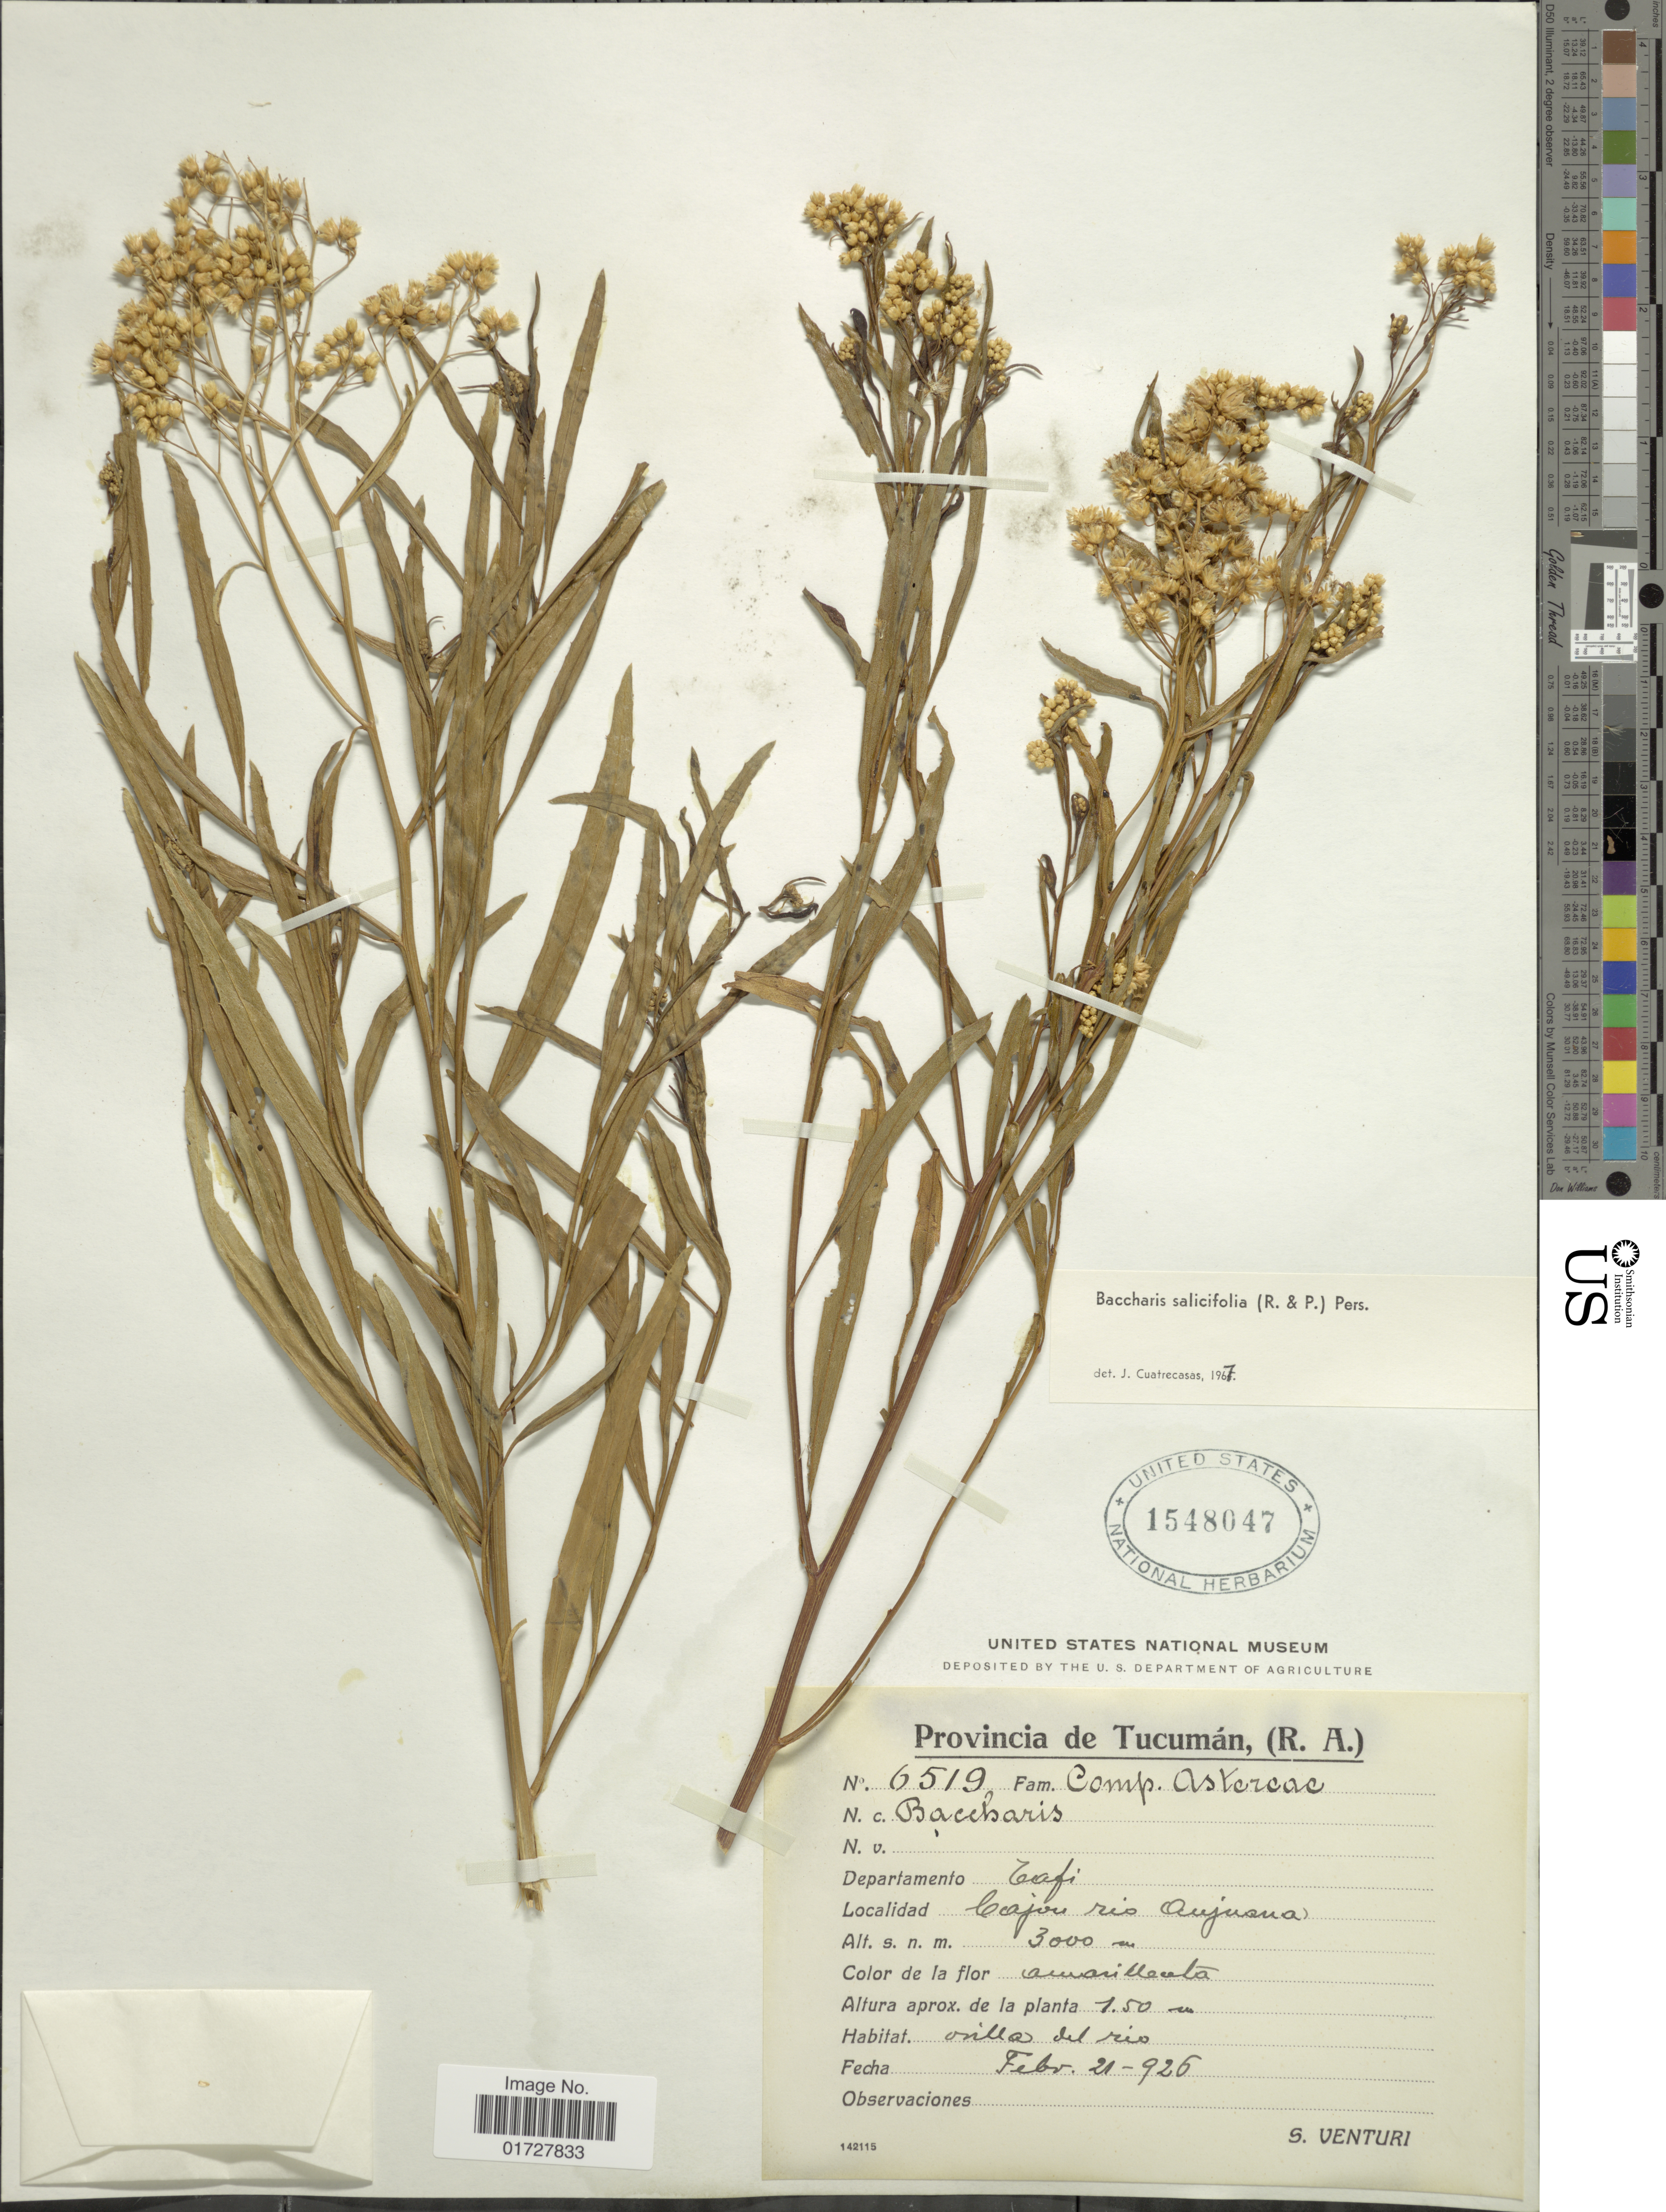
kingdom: Plantae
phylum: Tracheophyta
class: Magnoliopsida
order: Asterales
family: Asteraceae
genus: Baccharis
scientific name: Baccharis salicifolia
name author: (Ruiz & Pav.) Pers.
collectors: S. Venturi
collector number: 6519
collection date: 1926-02-21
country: Argentina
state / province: Tucuman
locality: Departamento Tafi, Cajon rio Anjuana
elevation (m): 3000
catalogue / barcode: US 1548047